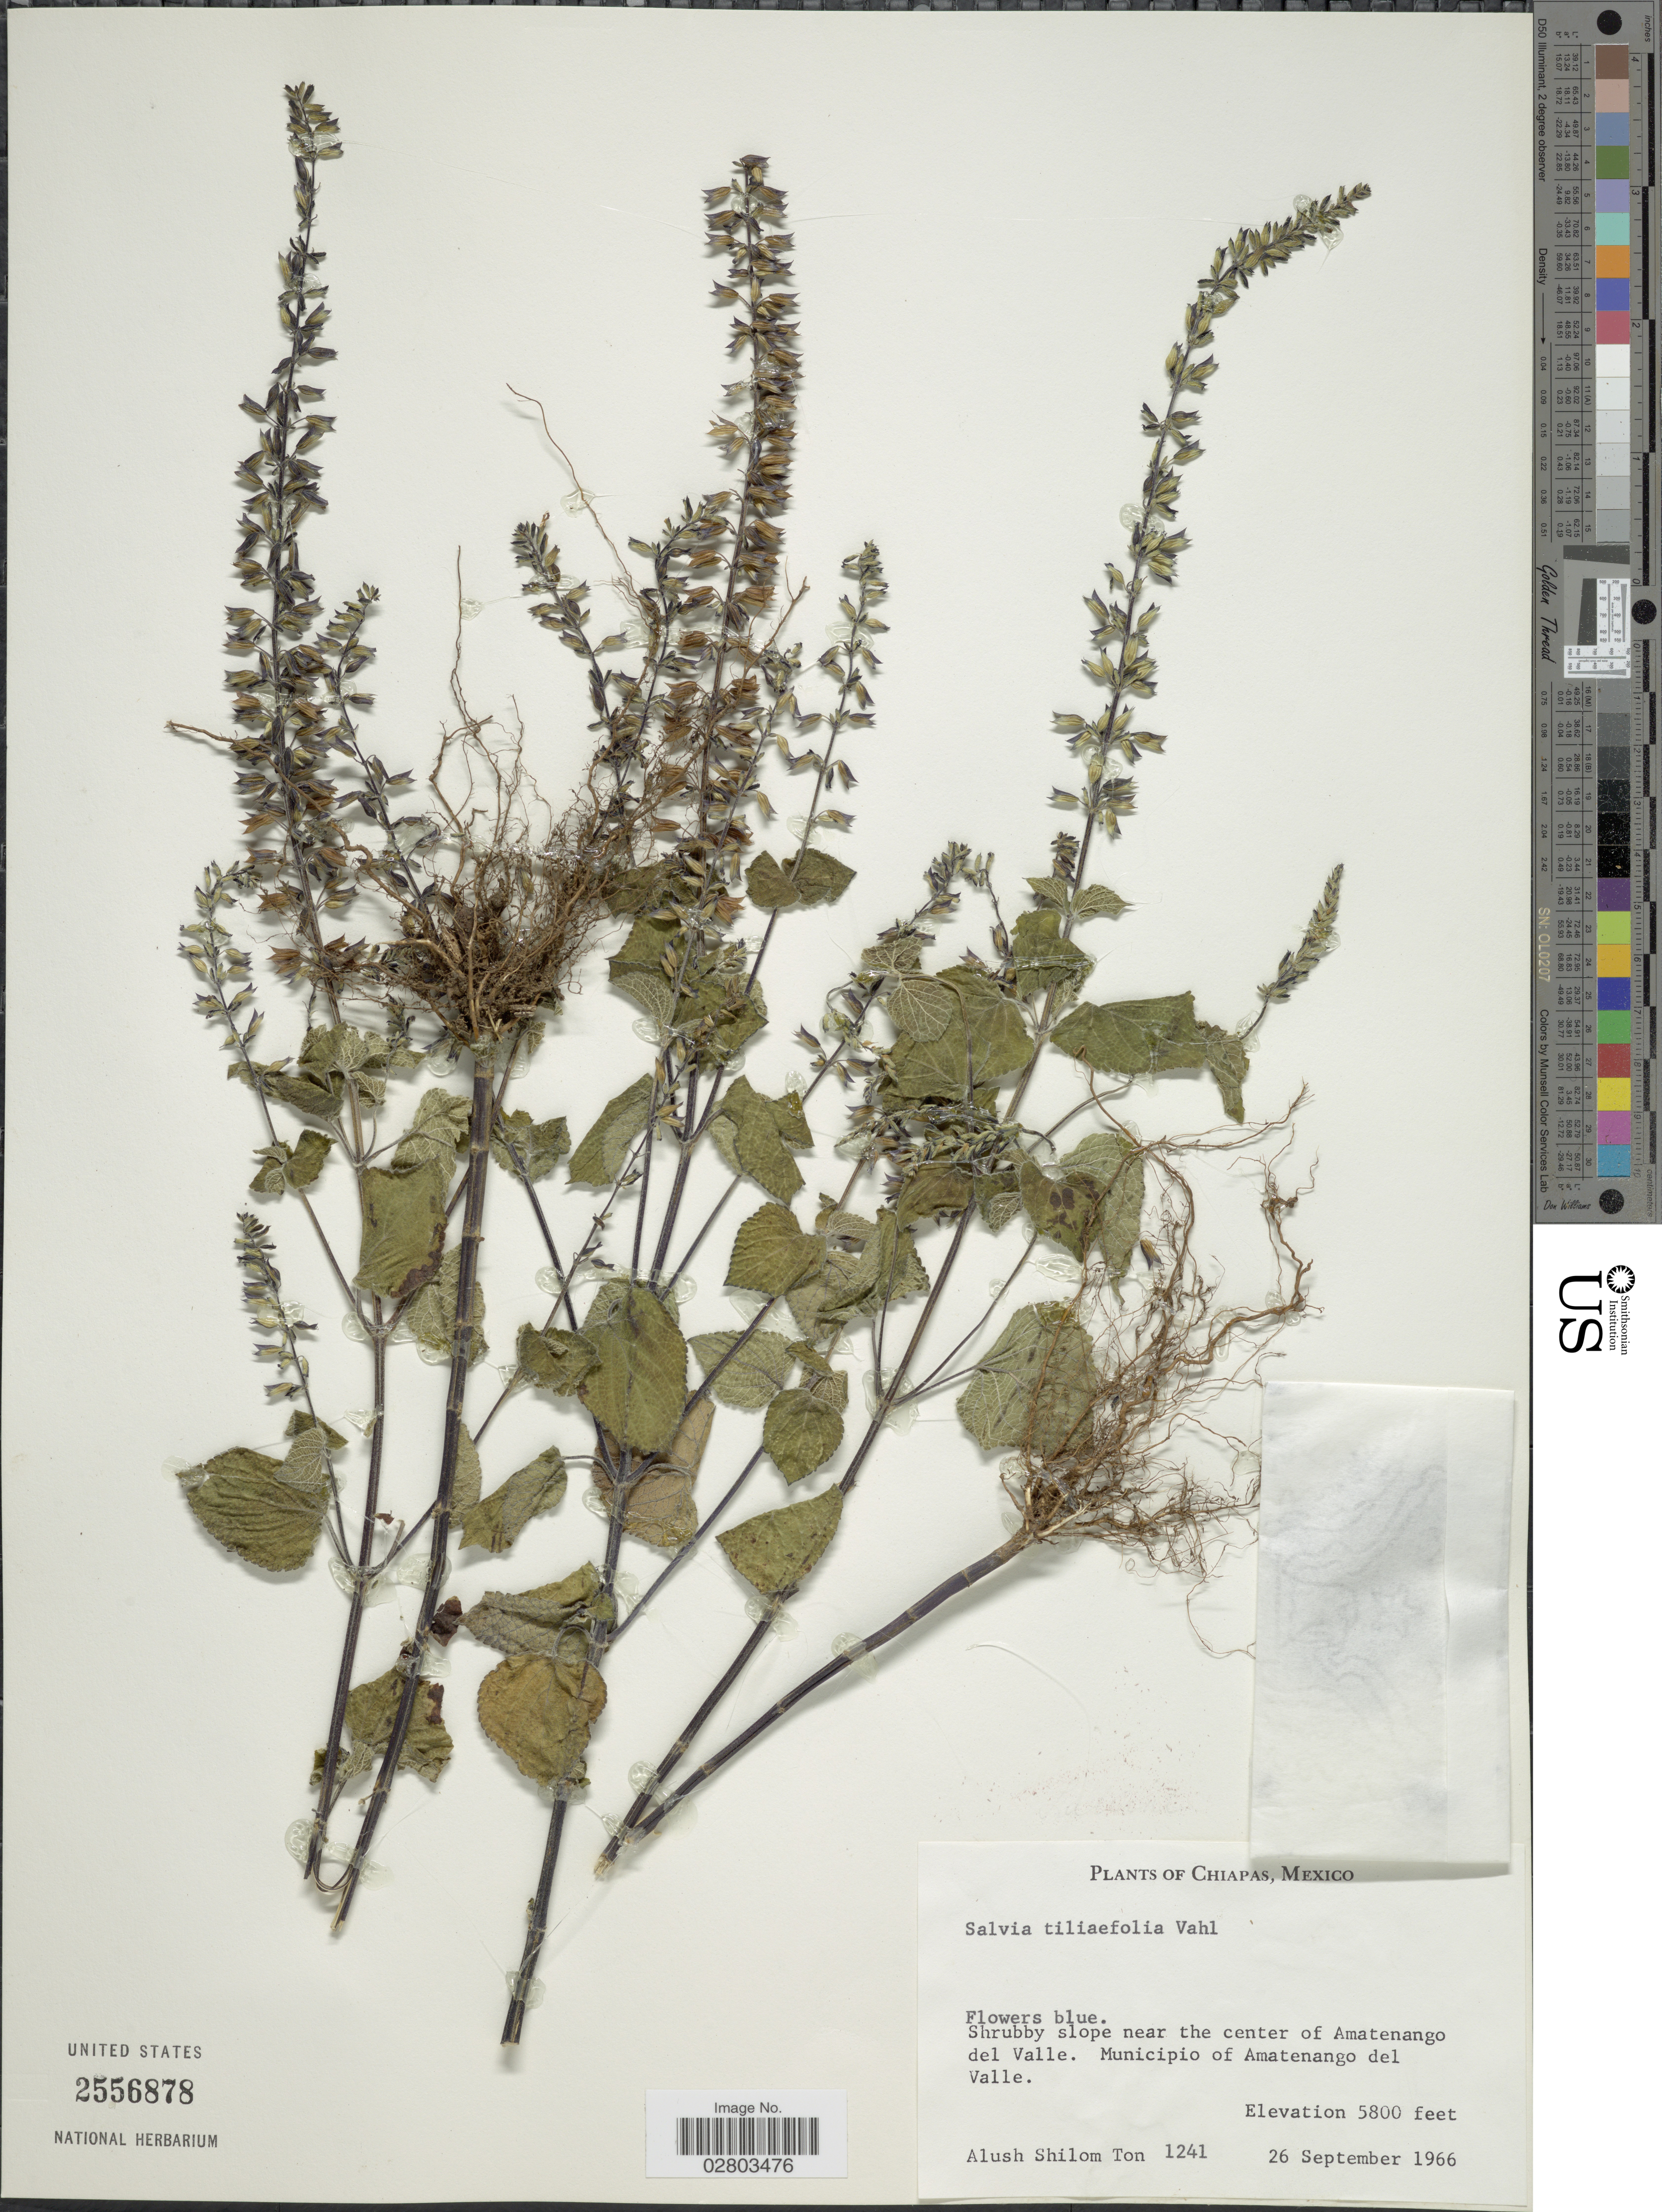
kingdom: Plantae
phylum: Tracheophyta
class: Magnoliopsida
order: Lamiales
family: Lamiaceae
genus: Salvia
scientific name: Salvia tiliifolia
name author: Vahl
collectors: A. M. Ton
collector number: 1241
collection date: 1966-09-26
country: Mexico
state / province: Chiapas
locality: Shrubby slope near the center of Amatenango del Valle, Municipio of Amatenango del Valle.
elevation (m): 1768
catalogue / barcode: US 2556878